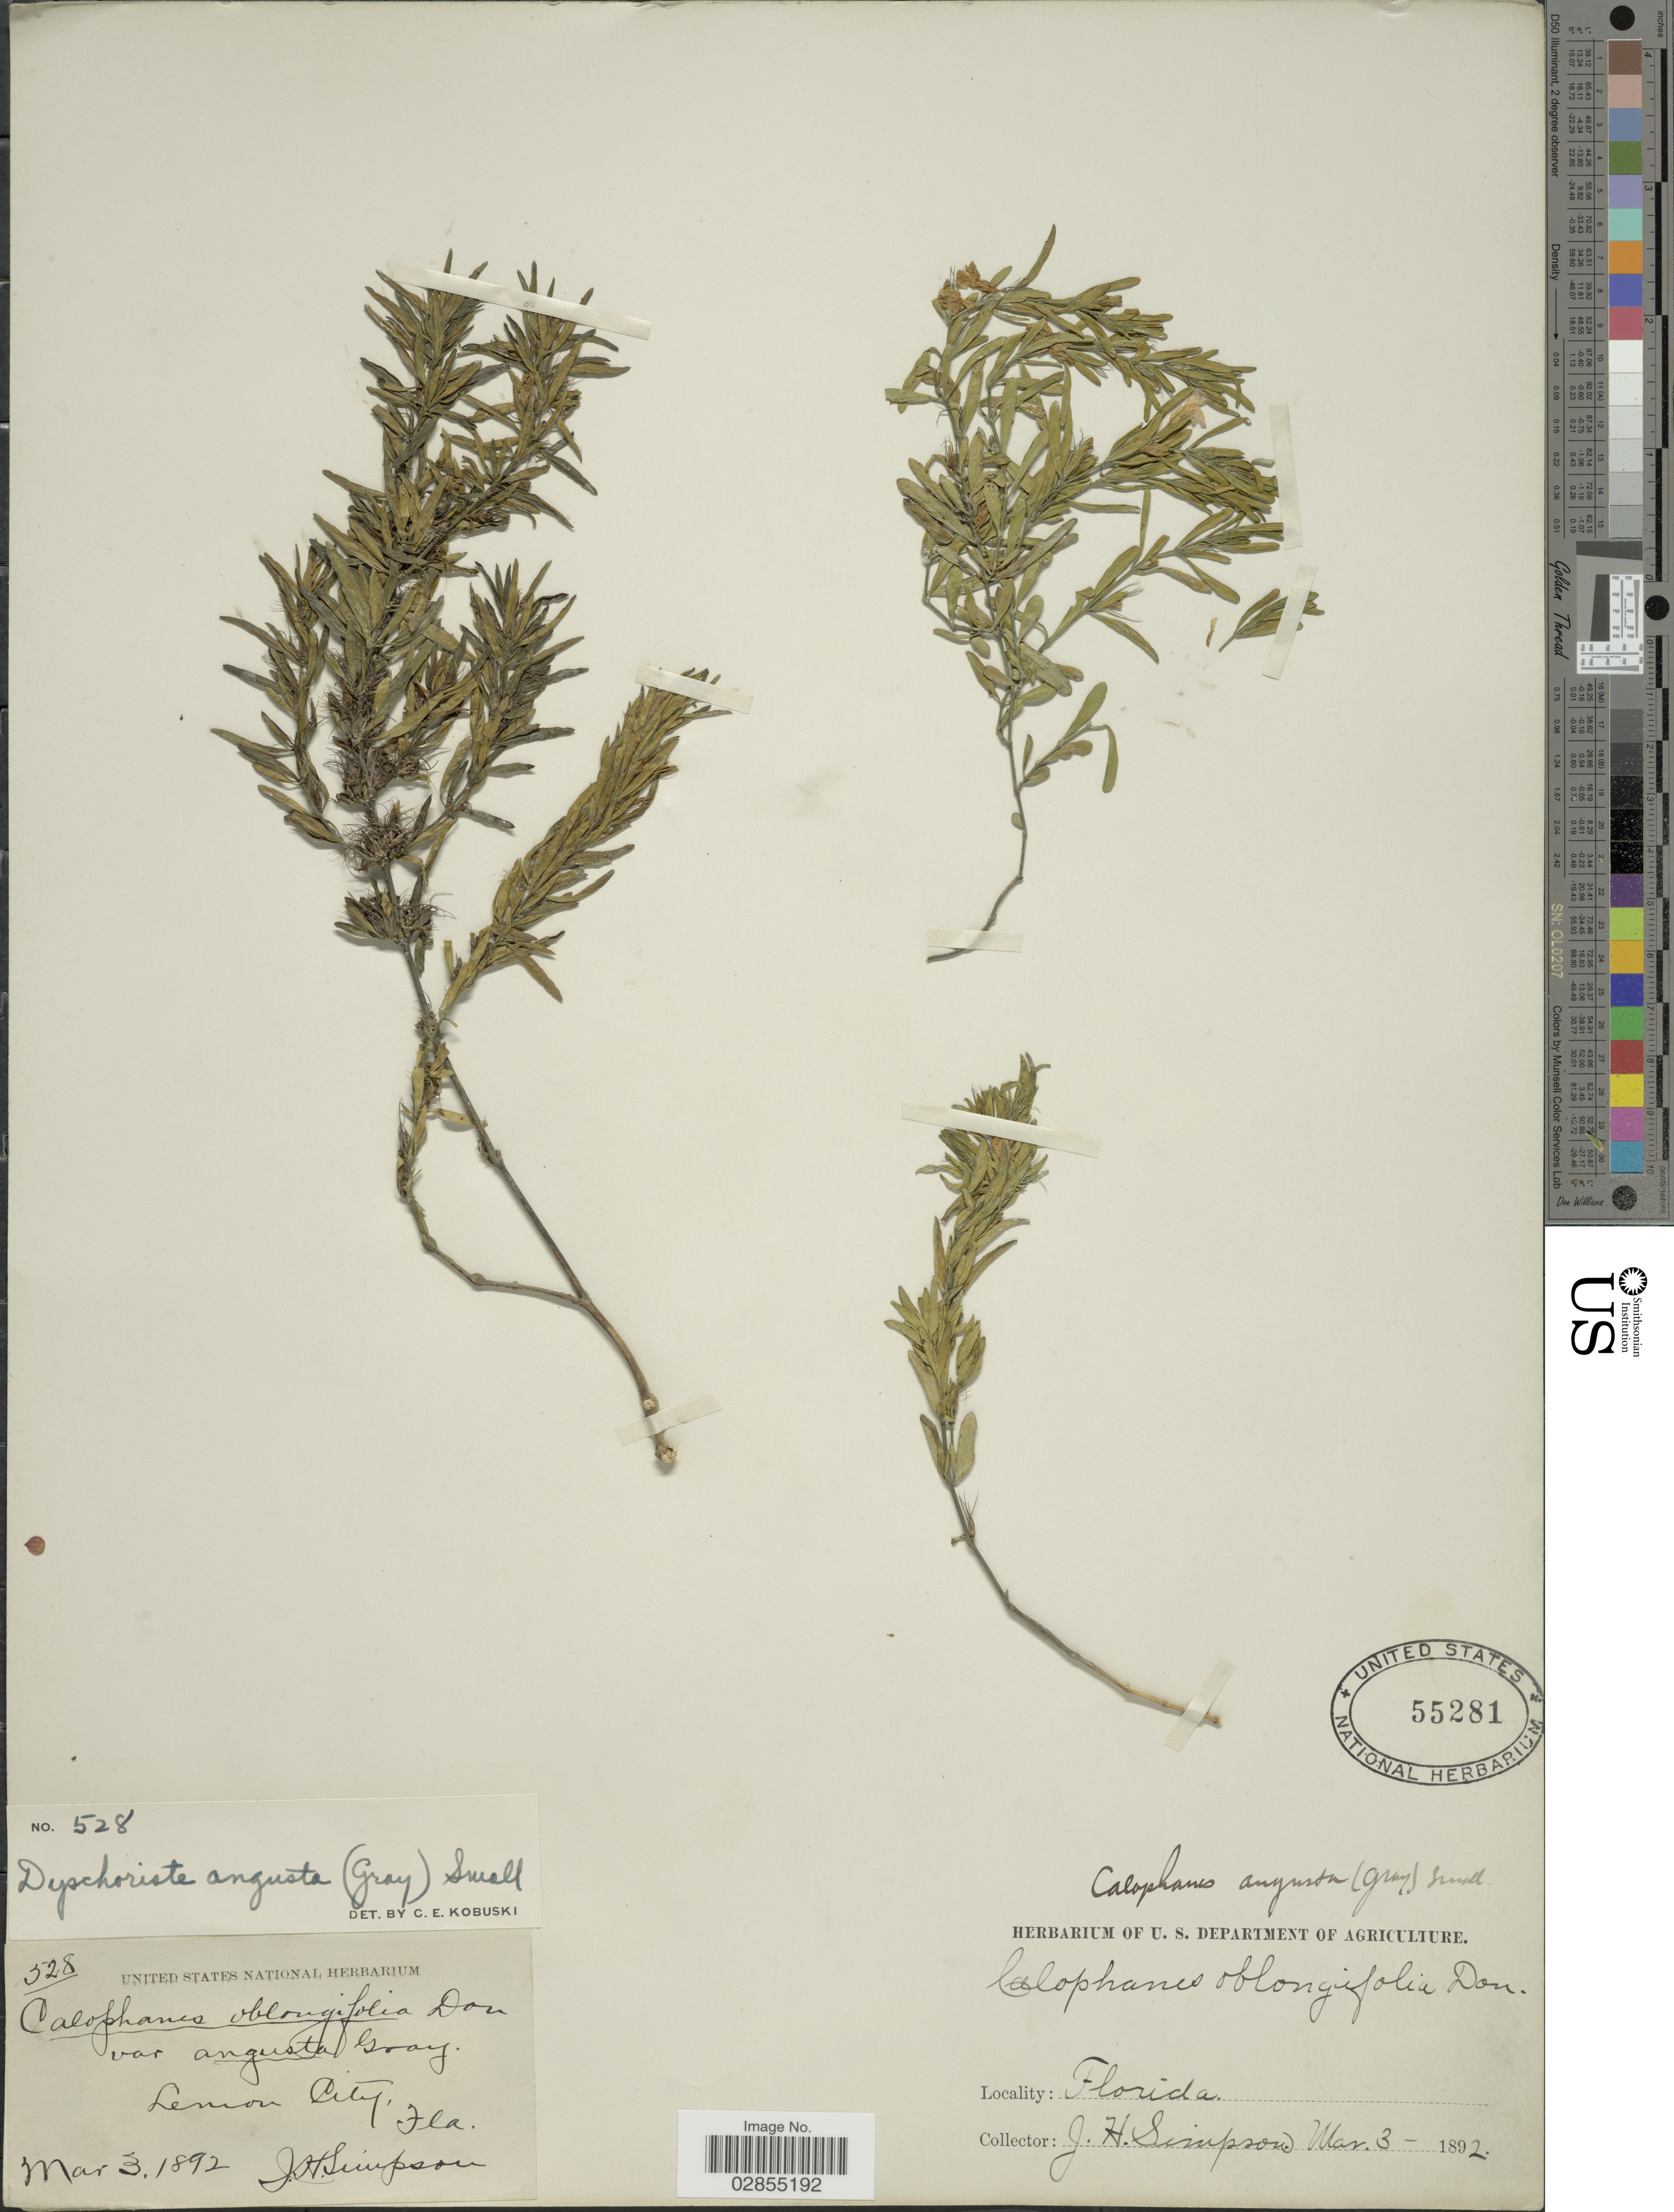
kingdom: Plantae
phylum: Tracheophyta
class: Magnoliopsida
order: Lamiales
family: Acanthaceae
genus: Dyschoriste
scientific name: Dyschoriste angusta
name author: (A. Gray) Small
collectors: J. H. Simpson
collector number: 528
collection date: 1892-03-03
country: United States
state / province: Florida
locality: Lemon City.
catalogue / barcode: US 55281